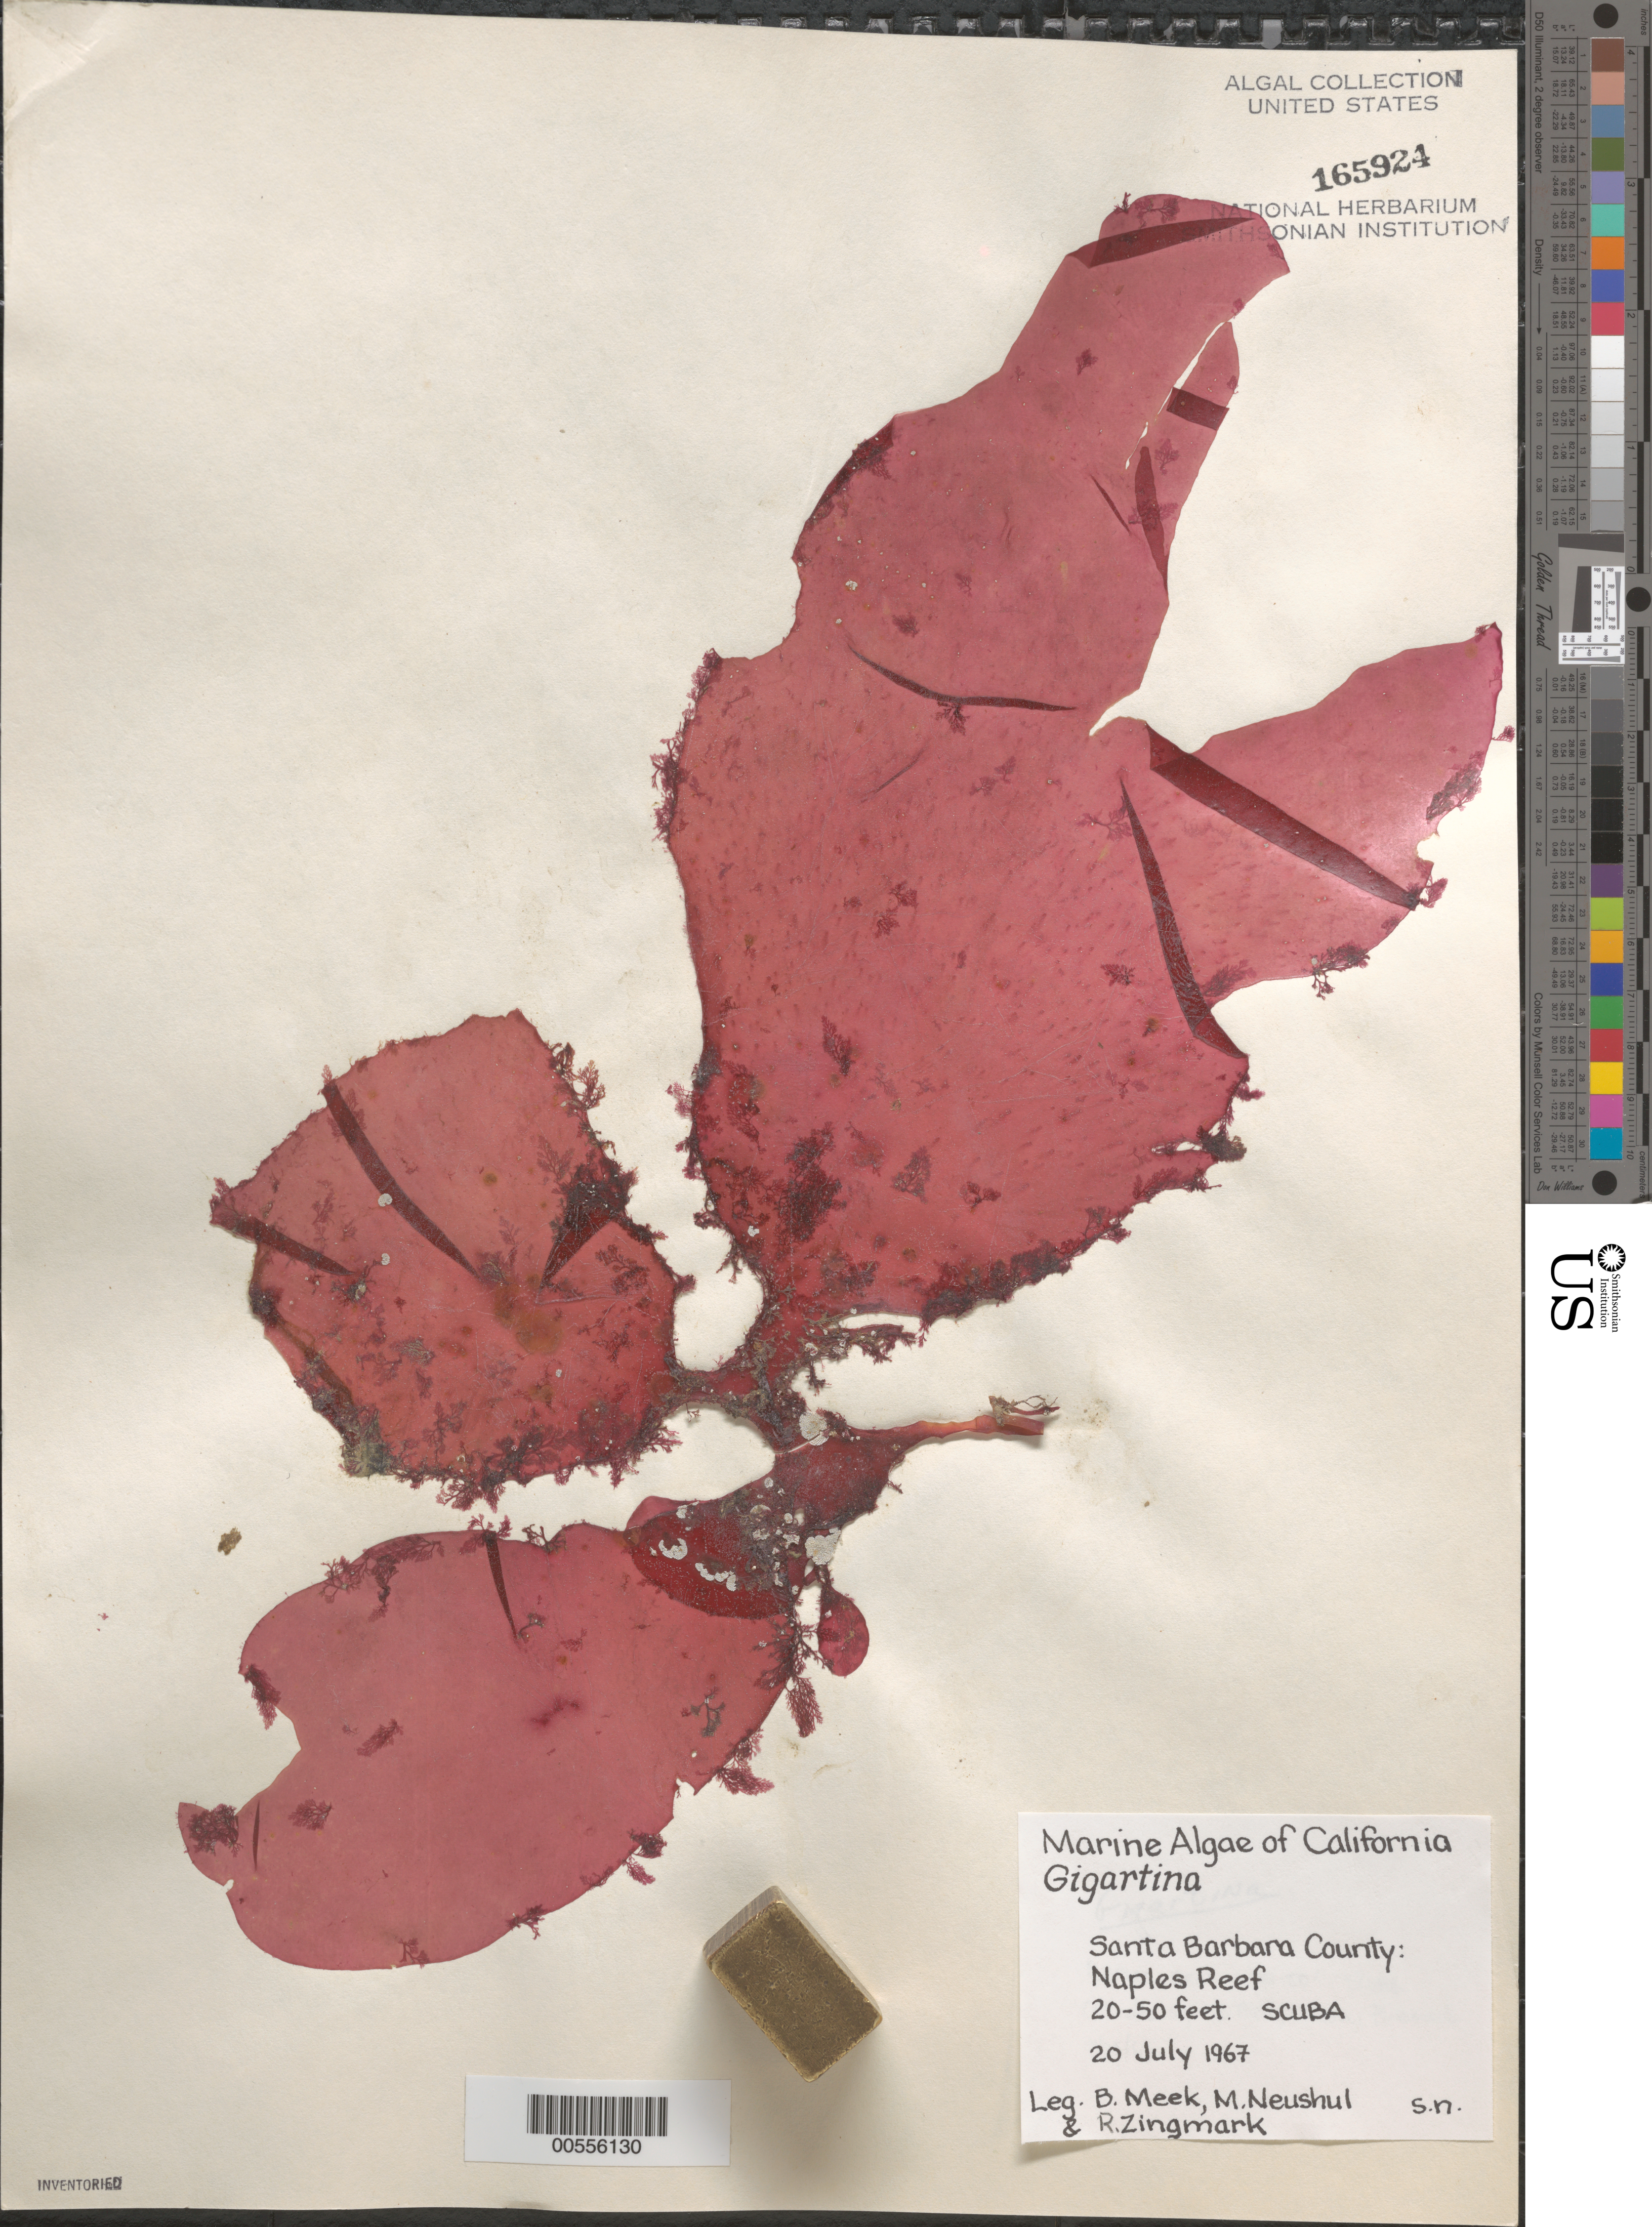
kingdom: Plantae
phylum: Rhodophyta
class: Florideophyceae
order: Gigartinales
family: Gigartinaceae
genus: Gigartina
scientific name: Gigartina sp.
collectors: B. Meek, M. Neushul & R. Zingmark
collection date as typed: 20 Jul 1967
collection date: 1967-07-20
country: United States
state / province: California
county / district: Santa Barbara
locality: Naples Reef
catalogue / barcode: US 165924